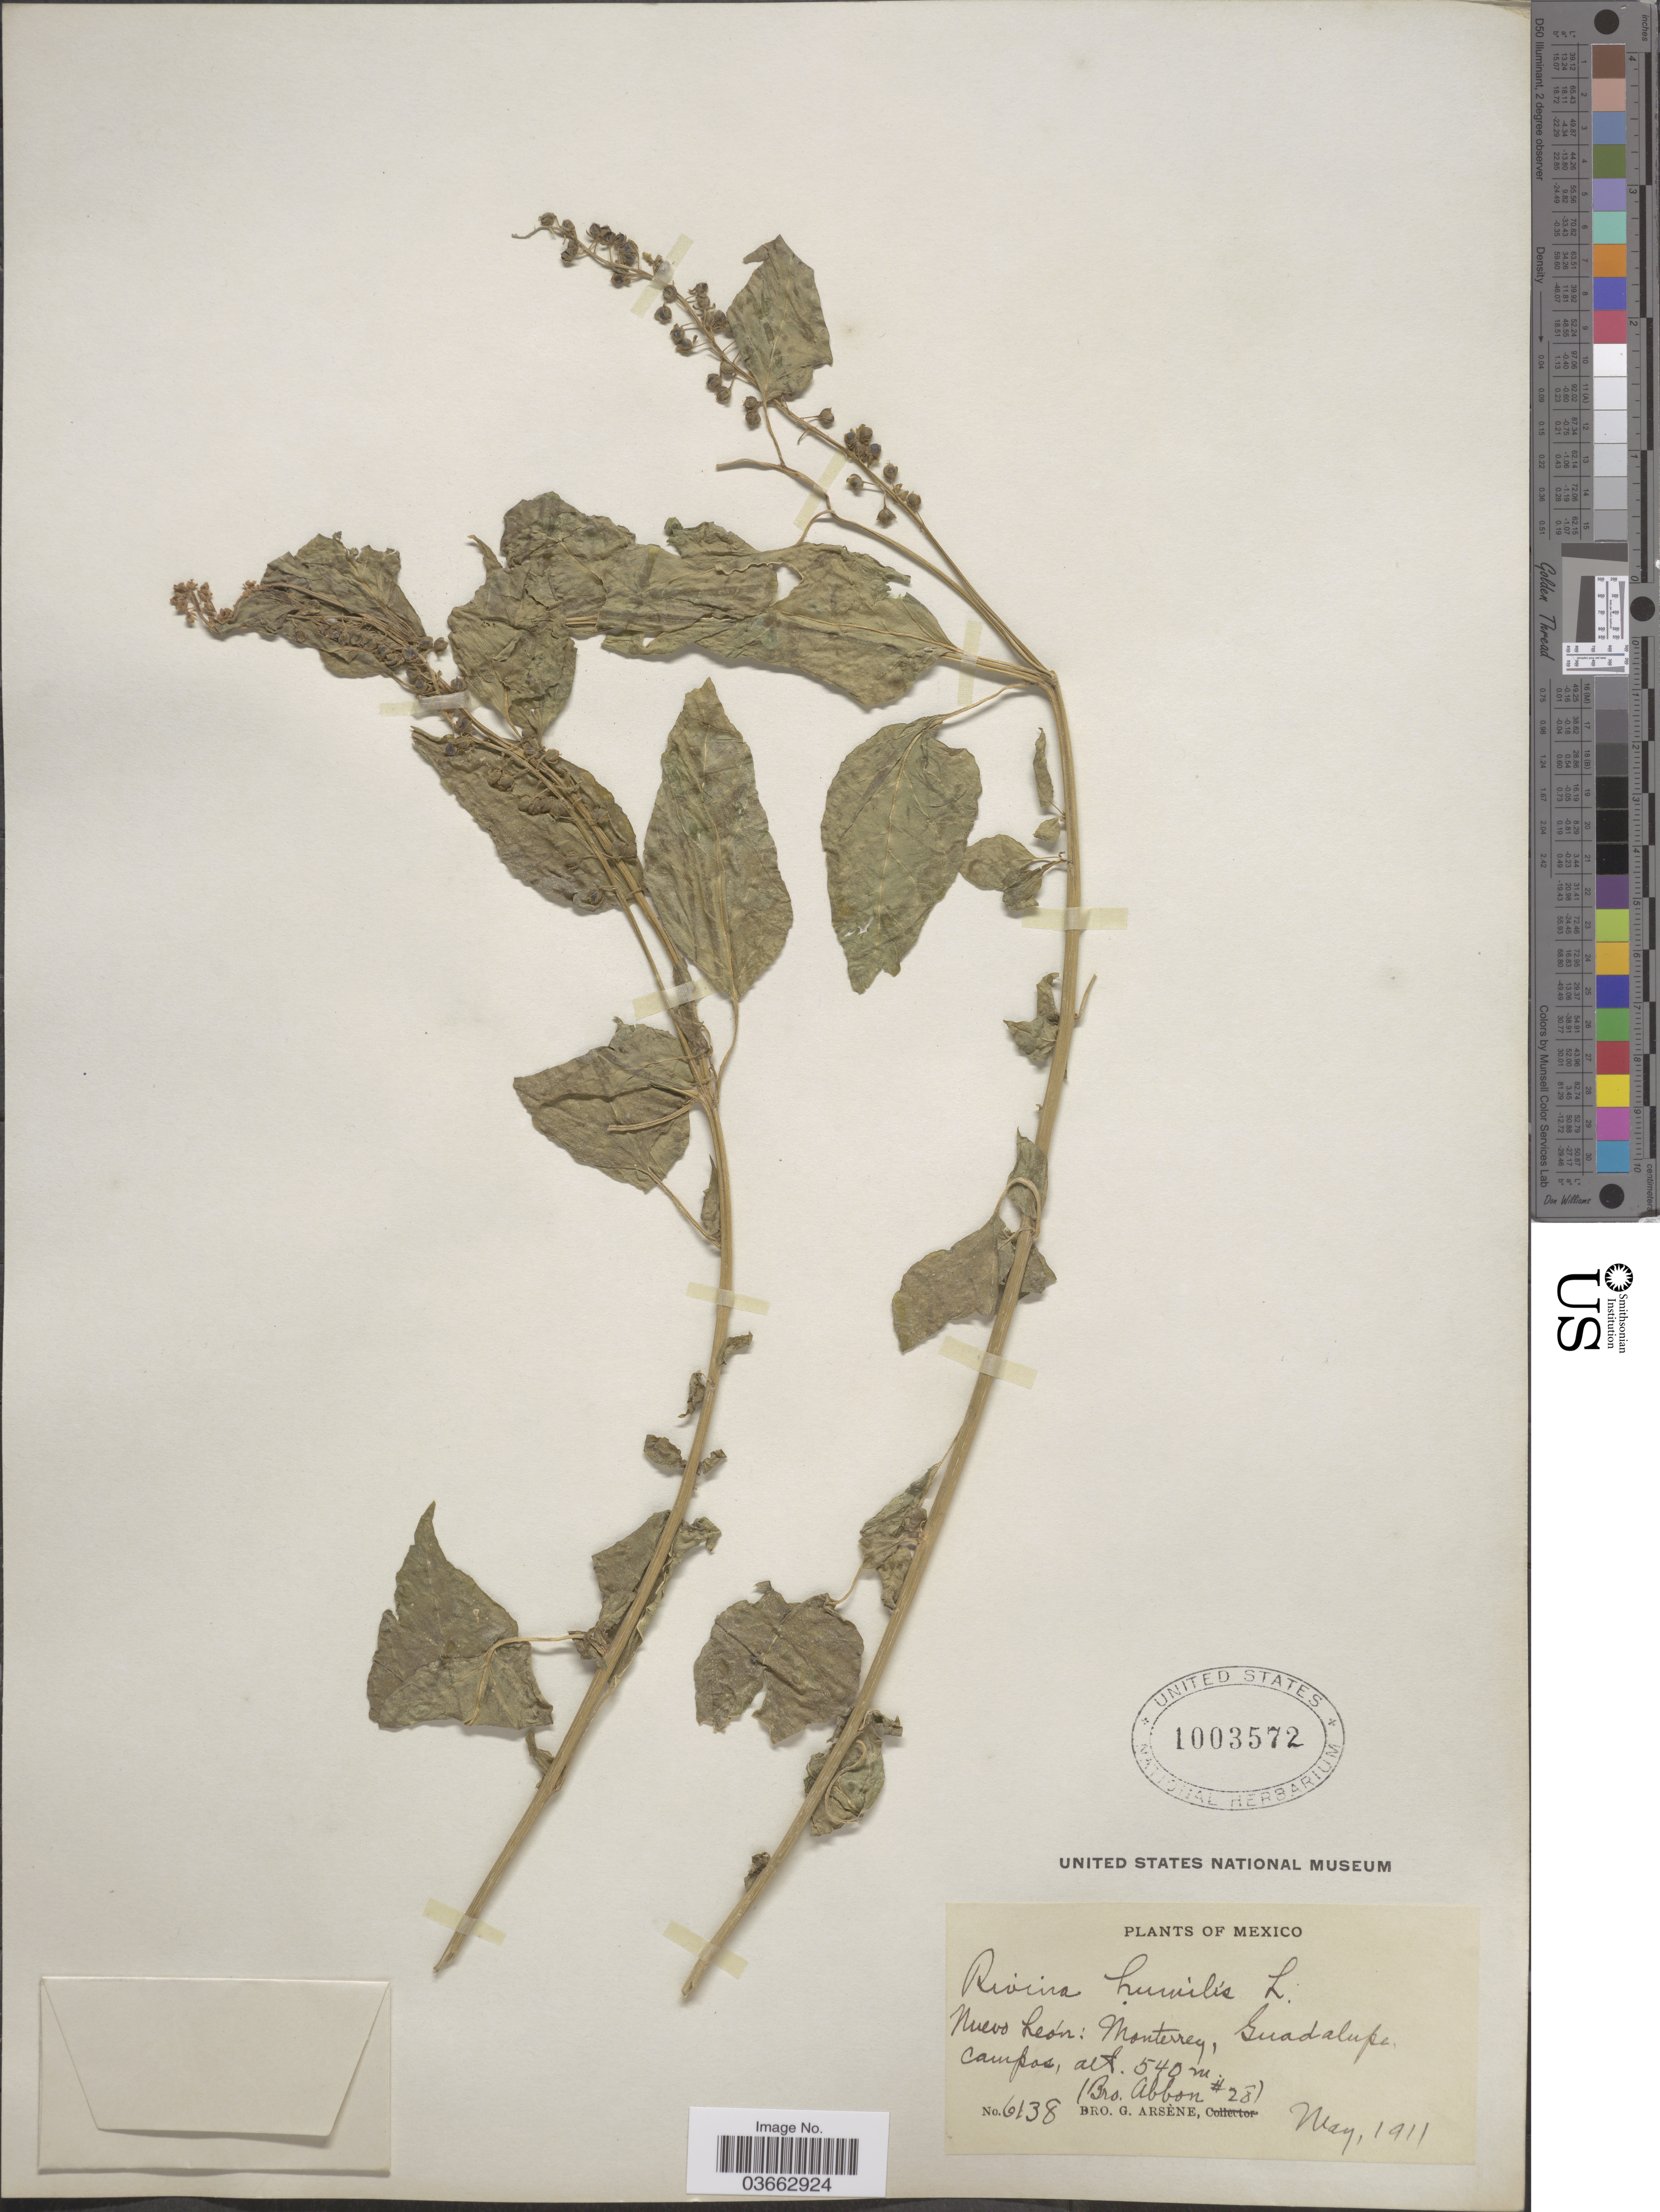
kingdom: Plantae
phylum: Tracheophyta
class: Magnoliopsida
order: Caryophyllales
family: Phytolaccaceae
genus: Rivina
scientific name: Rivina humilis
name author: L.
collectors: Bro. G. Arsène & Bro. Abbon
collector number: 6138/28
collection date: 1911-05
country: Mexico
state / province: Nuevo León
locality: Monterrey, Guadalupe campos.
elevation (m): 540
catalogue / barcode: US 1003572